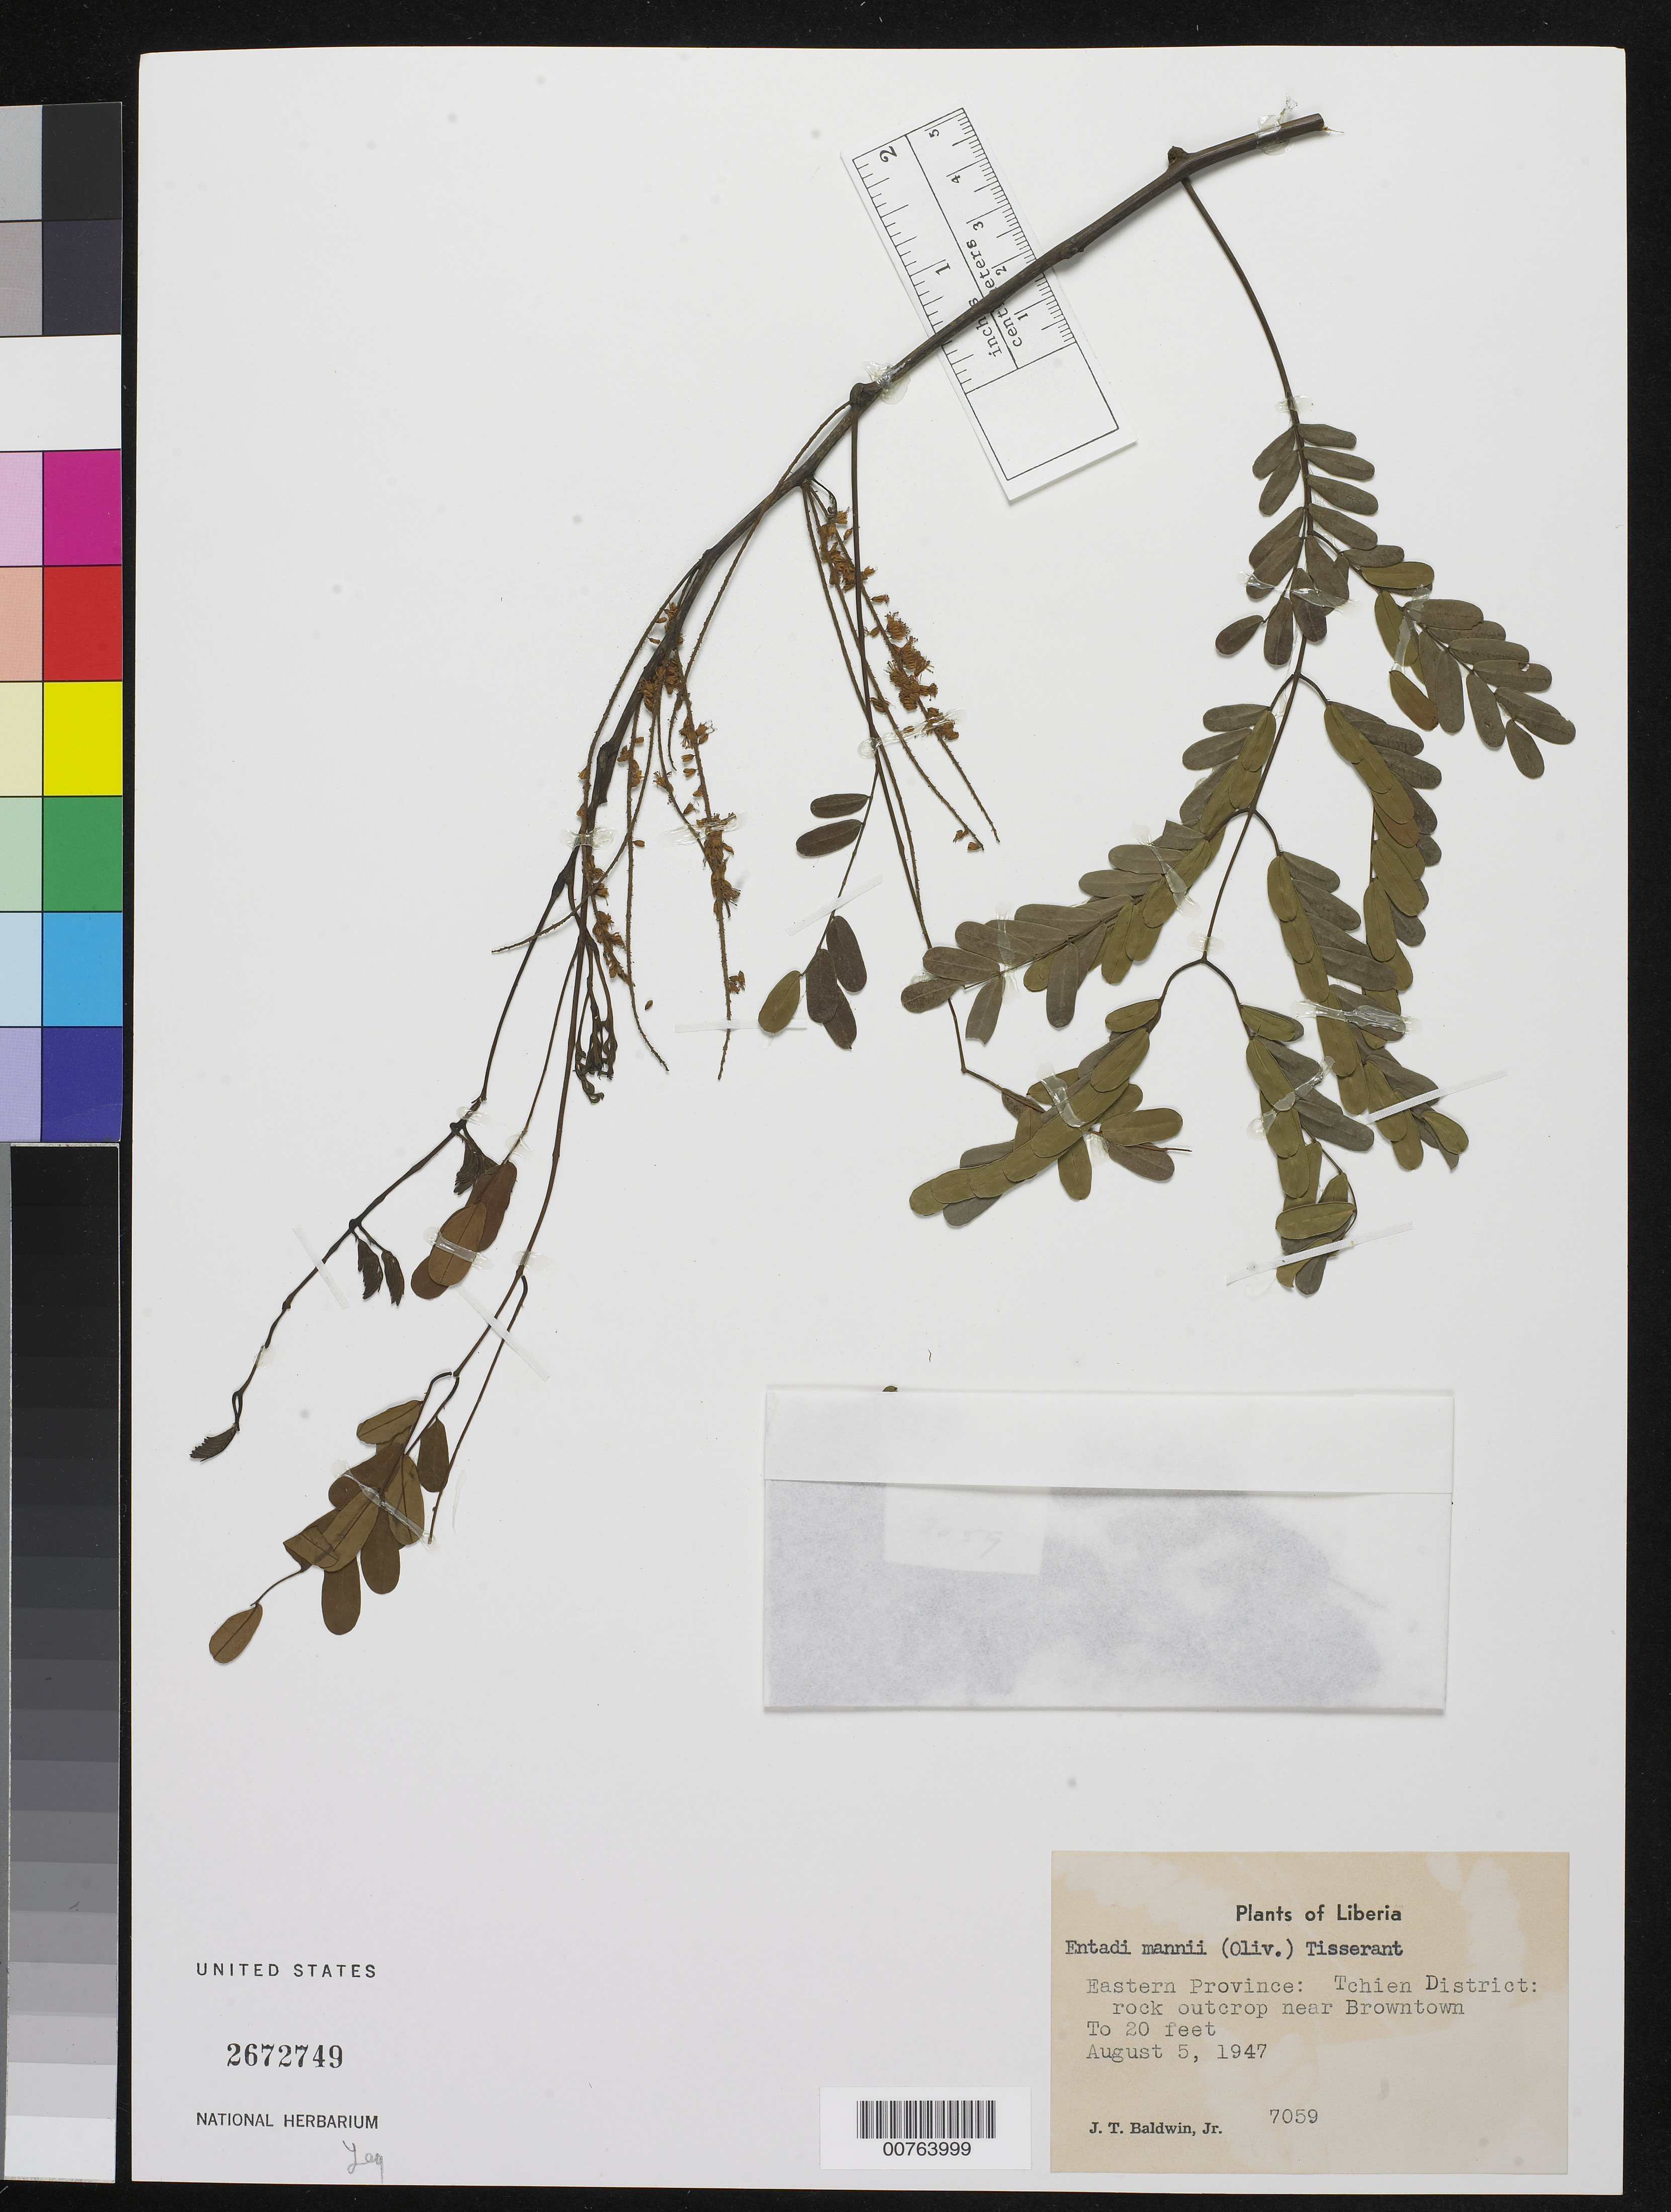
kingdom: Plantae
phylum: Tracheophyta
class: Magnoliopsida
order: Fabales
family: Fabaceae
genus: Entada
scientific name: Entada mannii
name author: (Oliv.) Tisser.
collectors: J. T. Baldwin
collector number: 7059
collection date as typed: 5 Aug 1947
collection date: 1947-08-05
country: Liberia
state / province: Grand Gedeh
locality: Eastern Province: Tchien District, near Browntown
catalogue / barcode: US 2672749